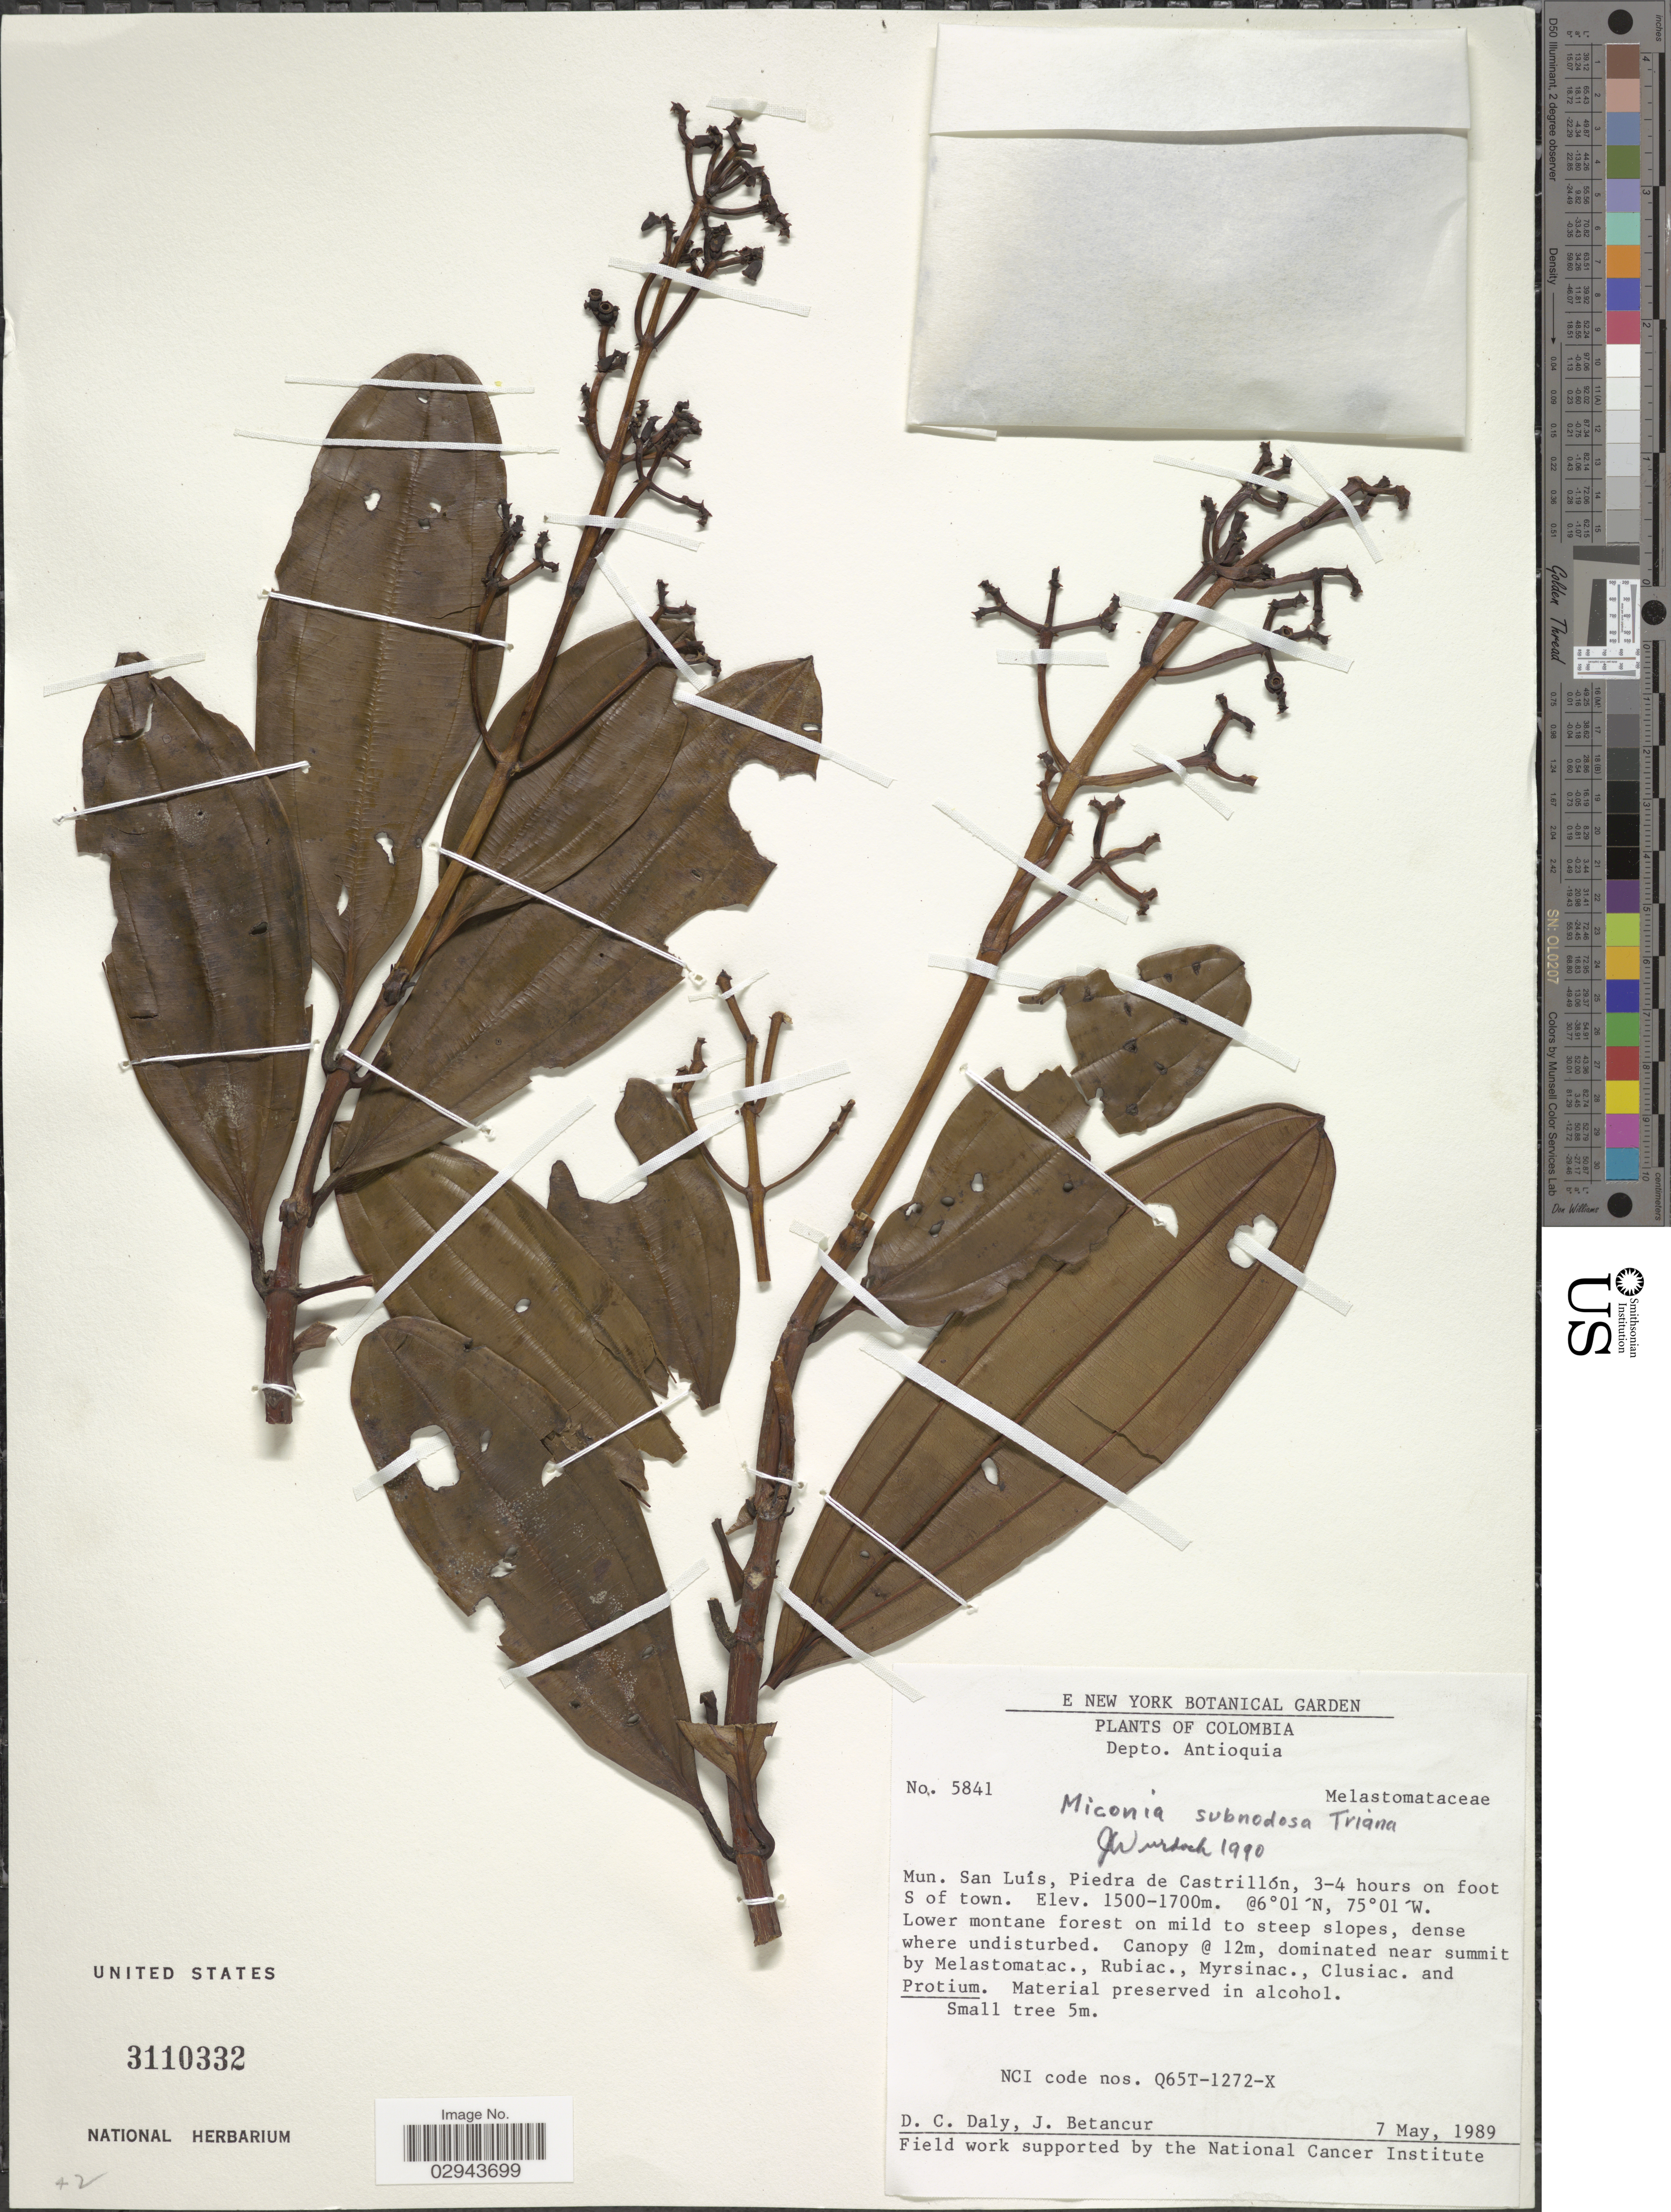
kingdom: Plantae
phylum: Tracheophyta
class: Magnoliopsida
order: Myrtales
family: Melastomataceae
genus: Miconia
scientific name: Miconia subnodosa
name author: Triana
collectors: D. C. Daly & J. Betancur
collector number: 5841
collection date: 1989-05-07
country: Colombia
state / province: Antioquia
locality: Depto. Antioquia. Mun. San Luís, Piedra de Castrillón, 3-4 hours on foot S of town.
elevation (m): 1500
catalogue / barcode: US 3110332